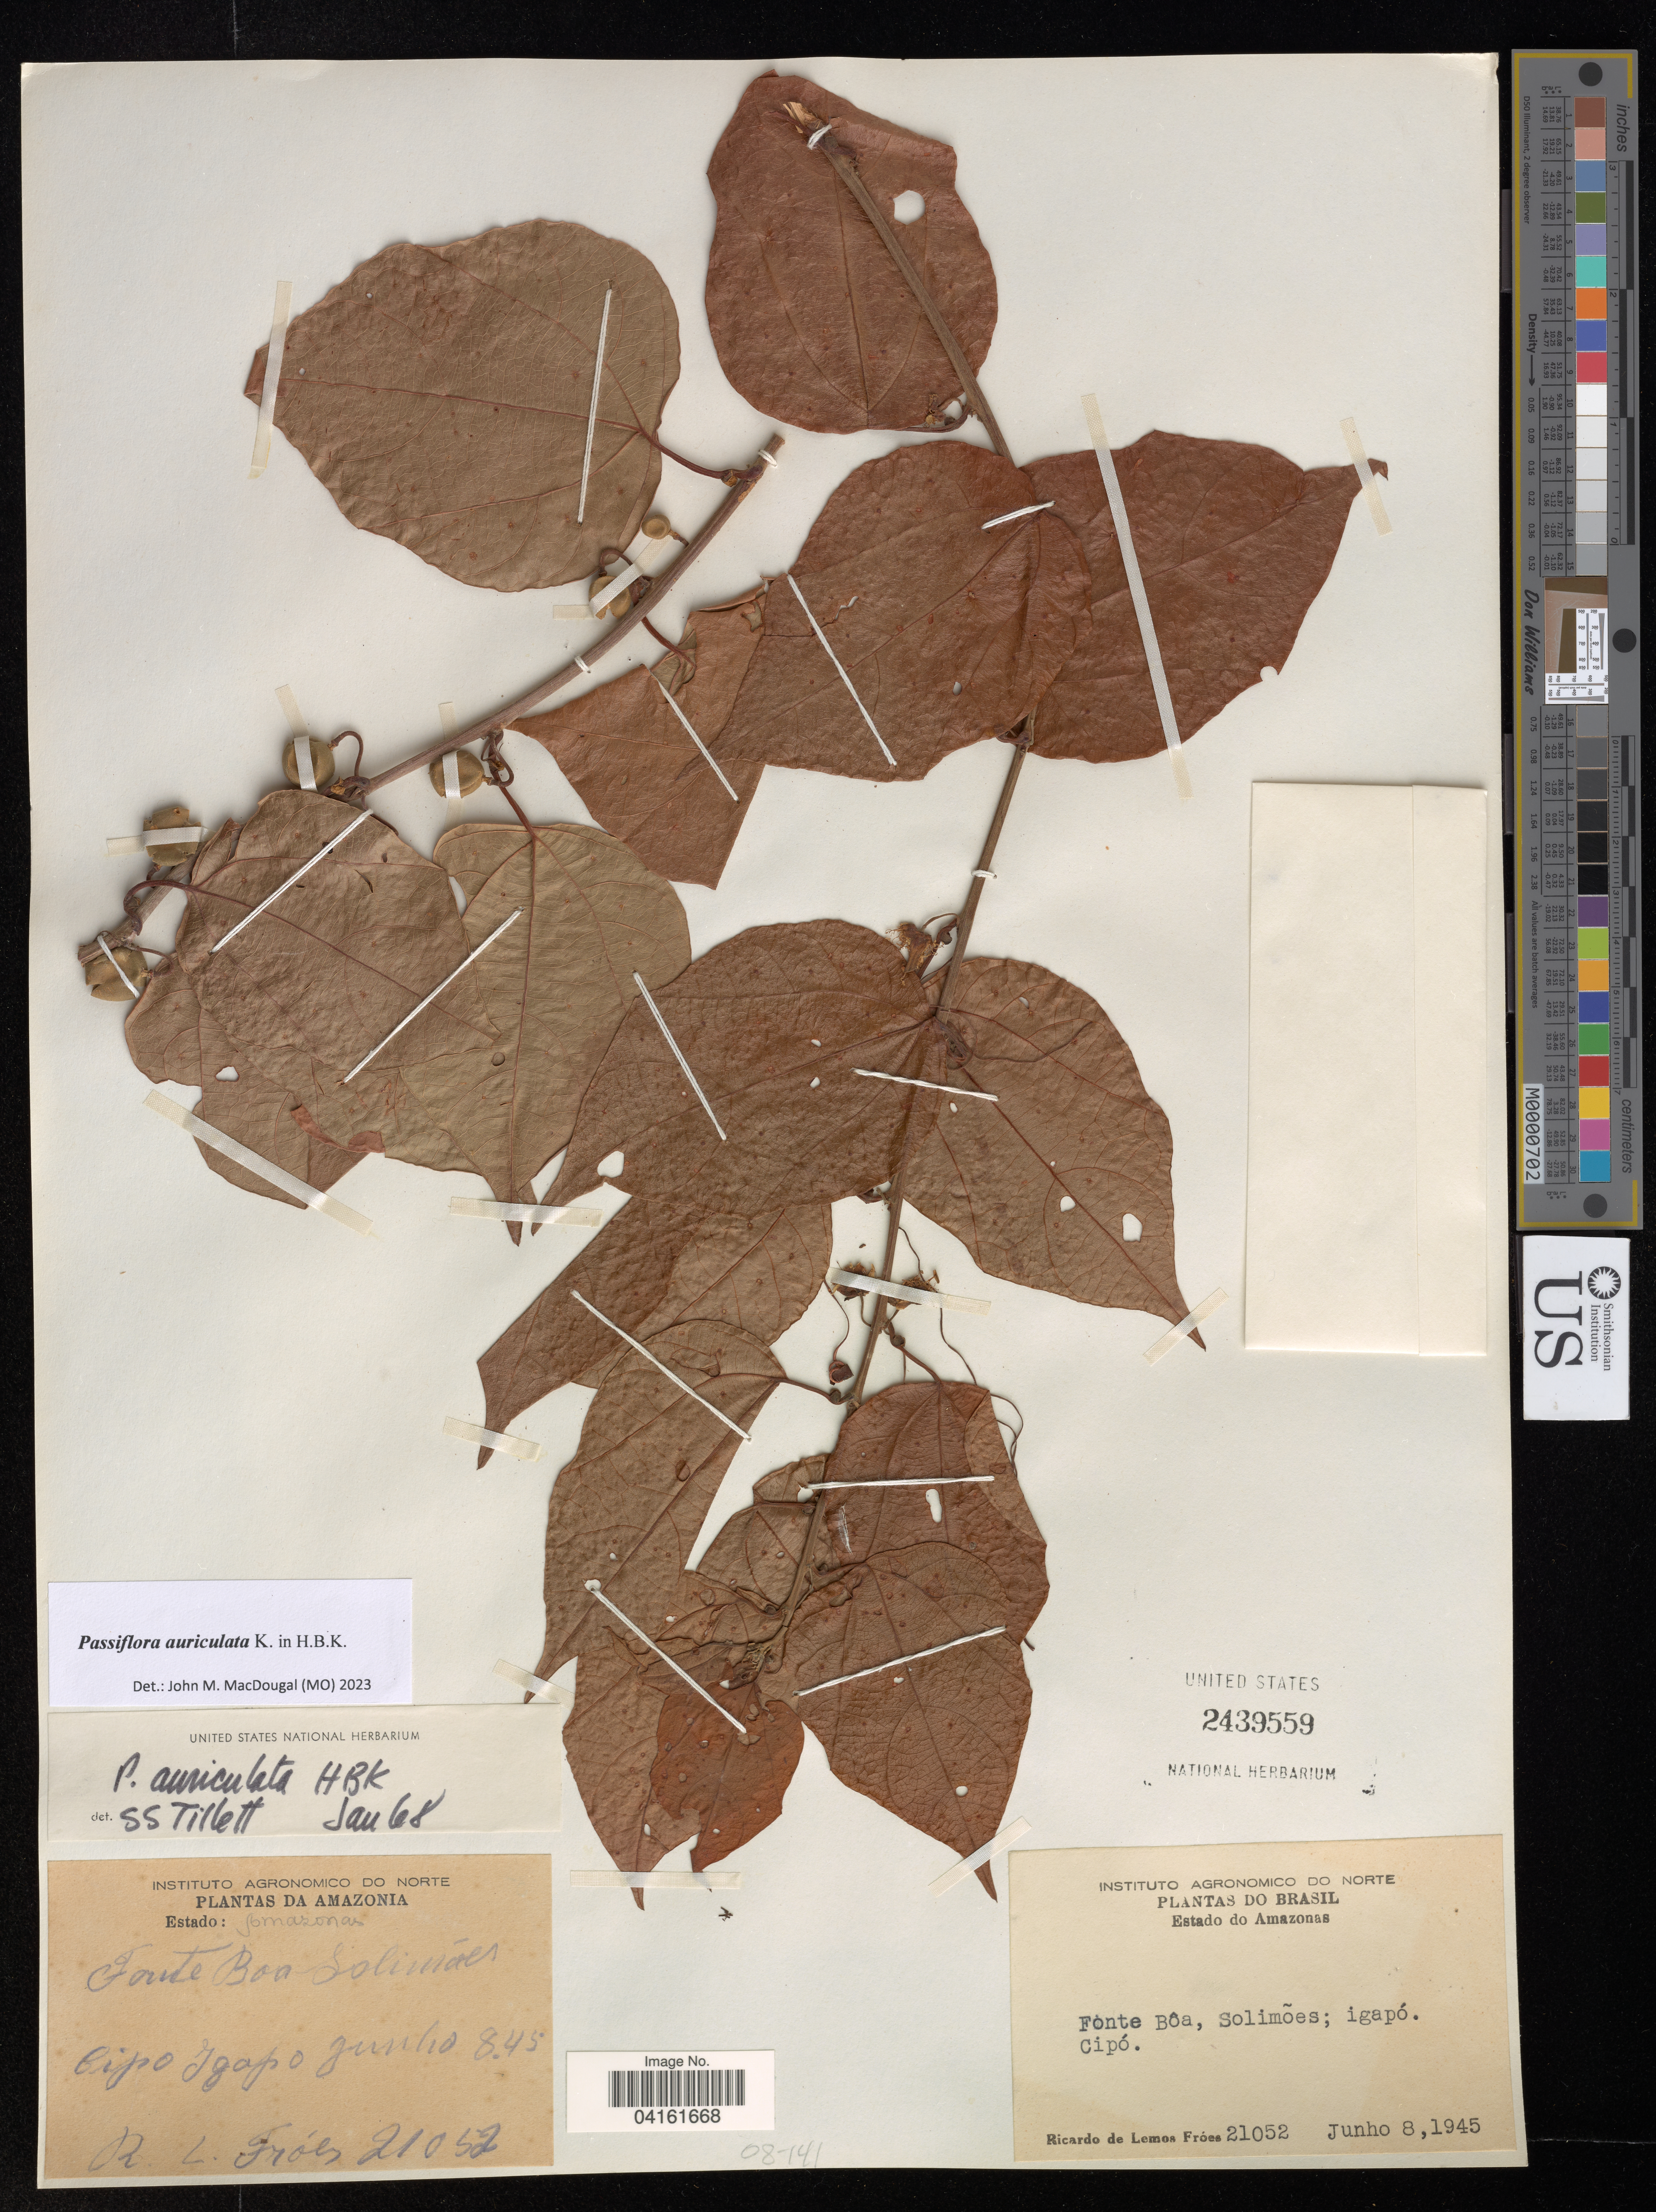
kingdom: Plantae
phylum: Tracheophyta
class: Magnoliopsida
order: Malpighiales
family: Passifloraceae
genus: Passiflora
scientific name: Passiflora auriculata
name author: Kunth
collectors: R. L. Fróes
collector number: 21052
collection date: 1945-06-08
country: Brazil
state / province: Amazonas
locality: Fonte Bôa, Solimões; igapó. Cipó.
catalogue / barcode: US 2439559